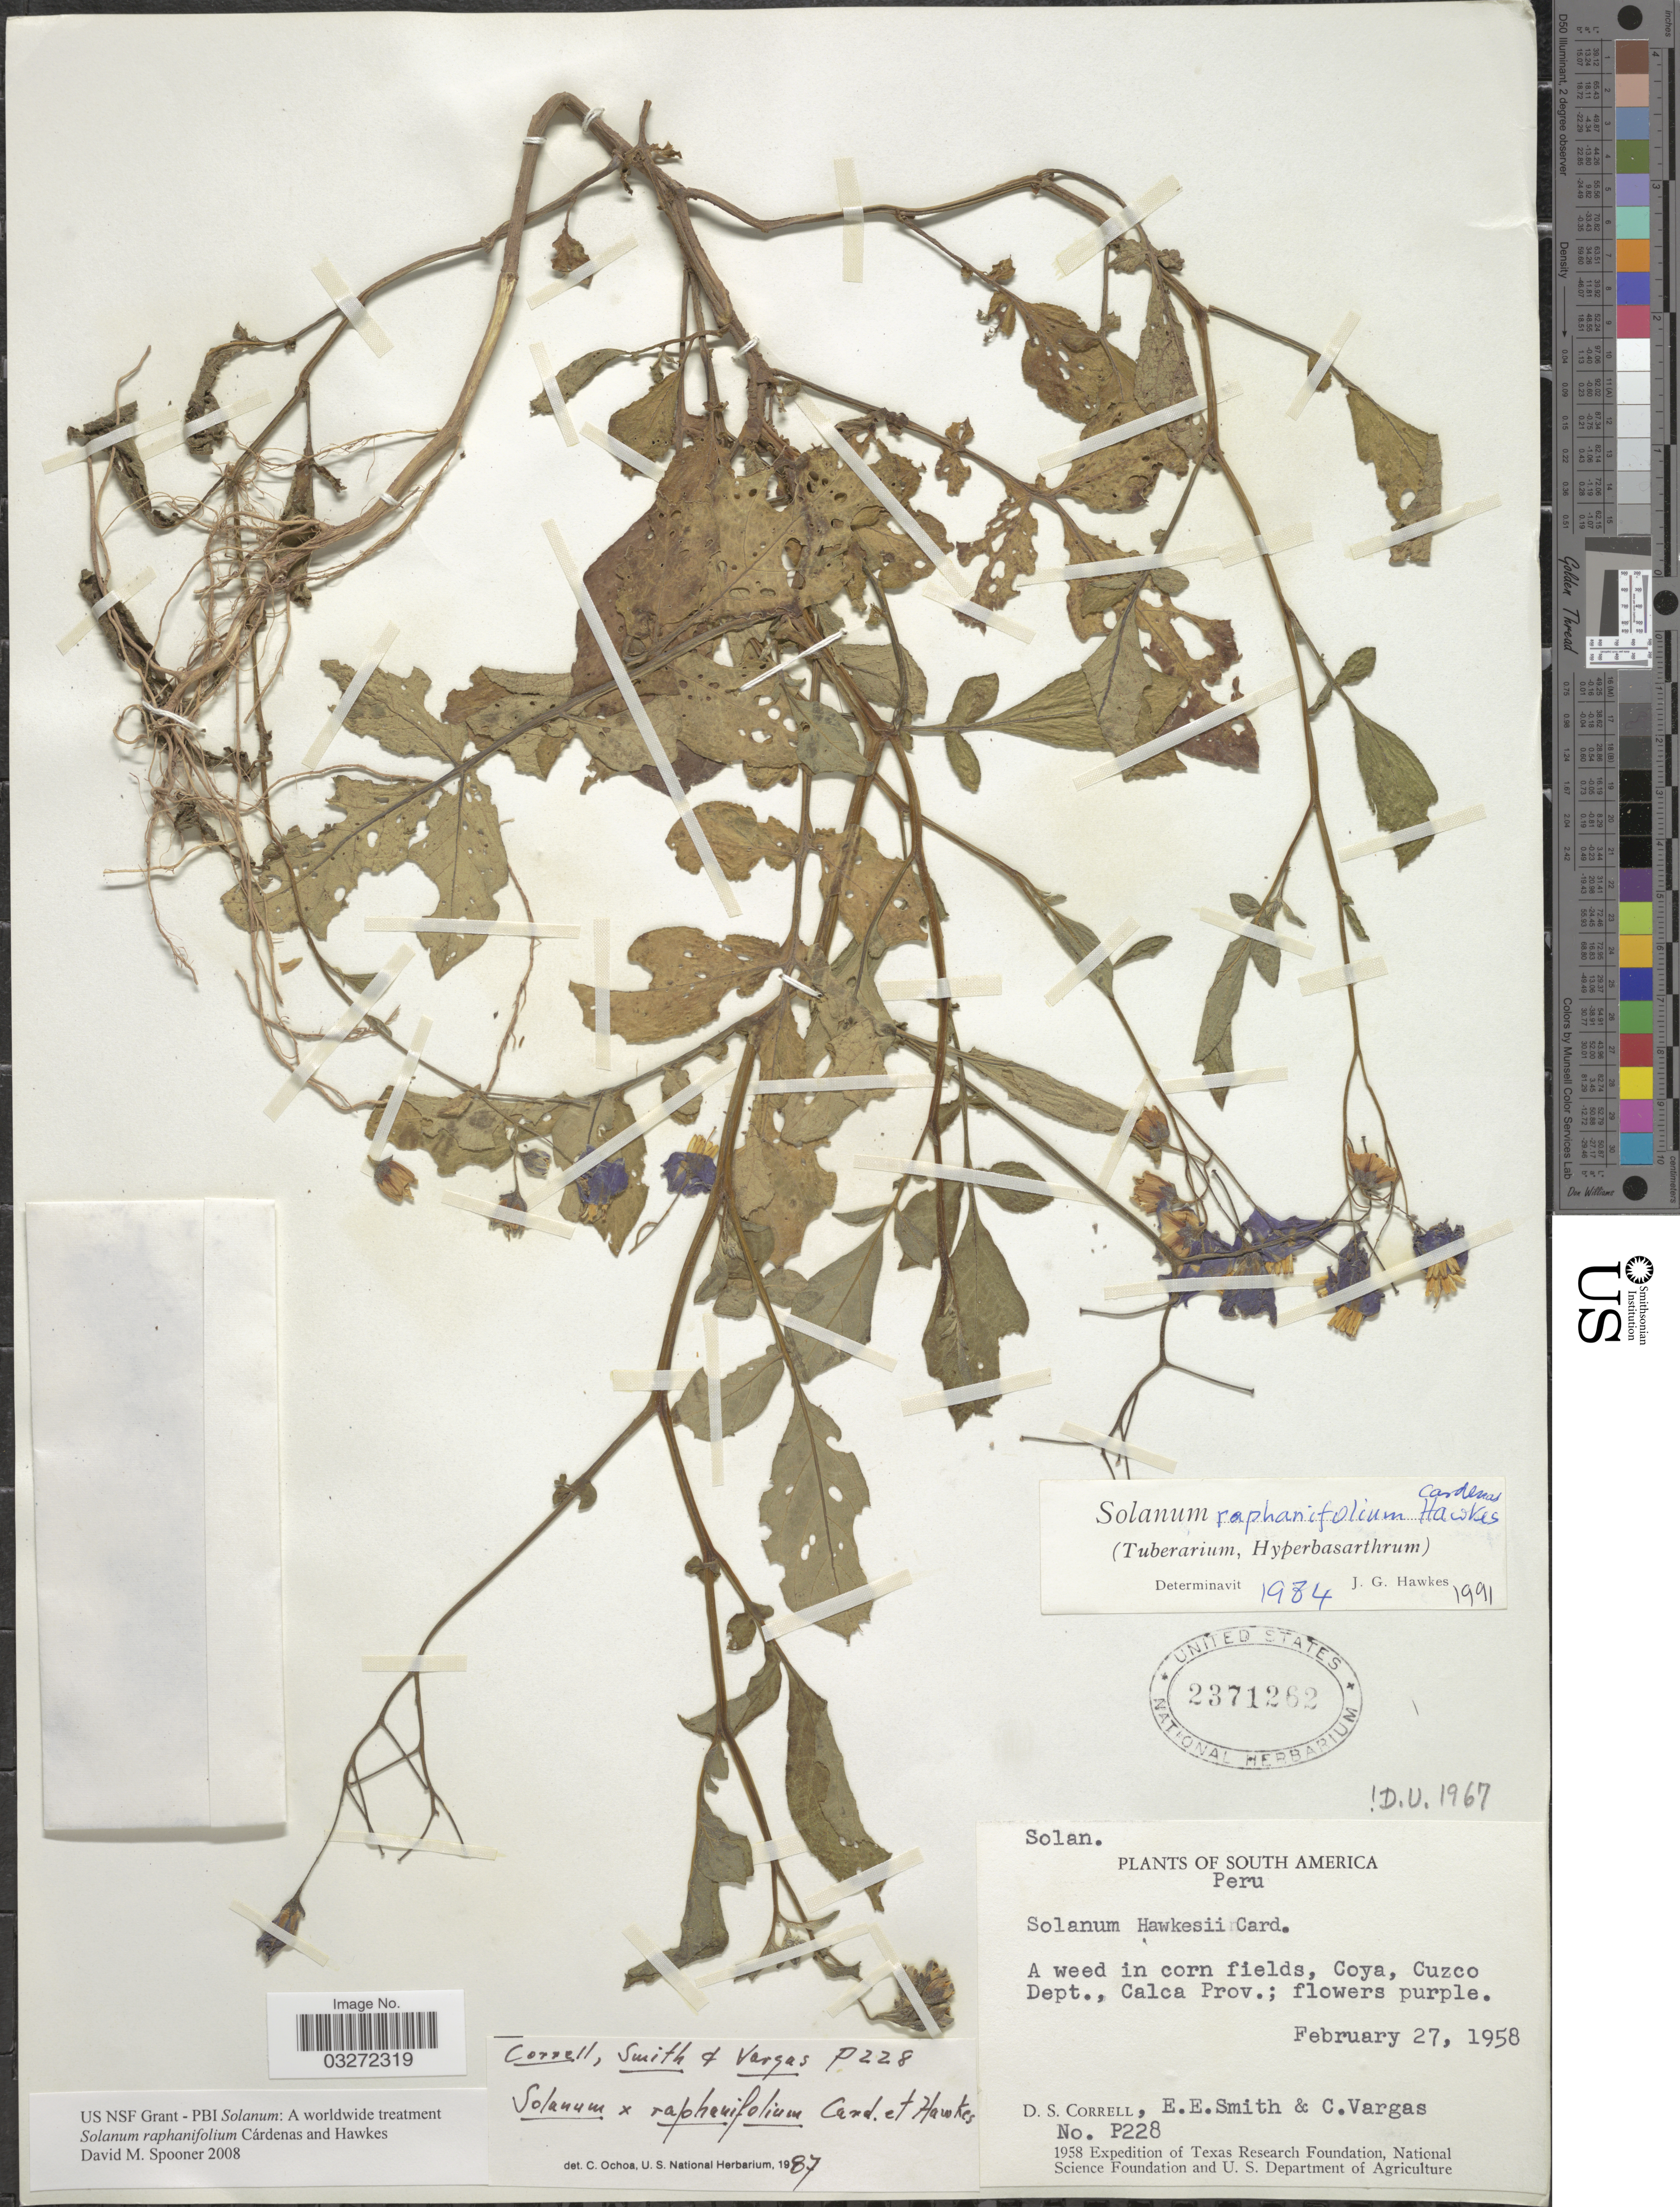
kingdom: Plantae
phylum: Tracheophyta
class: Magnoliopsida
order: Solanales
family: Solanaceae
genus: Solanum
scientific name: Solanum raphanifolium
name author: Cárdenas & Hawkes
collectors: D. S. Correll, E. E. Smith & C. Vargas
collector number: P228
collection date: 1958-02-27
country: Peru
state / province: Cusco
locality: Coya, Cuzco Dept., Calca Prov.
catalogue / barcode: US 2371262